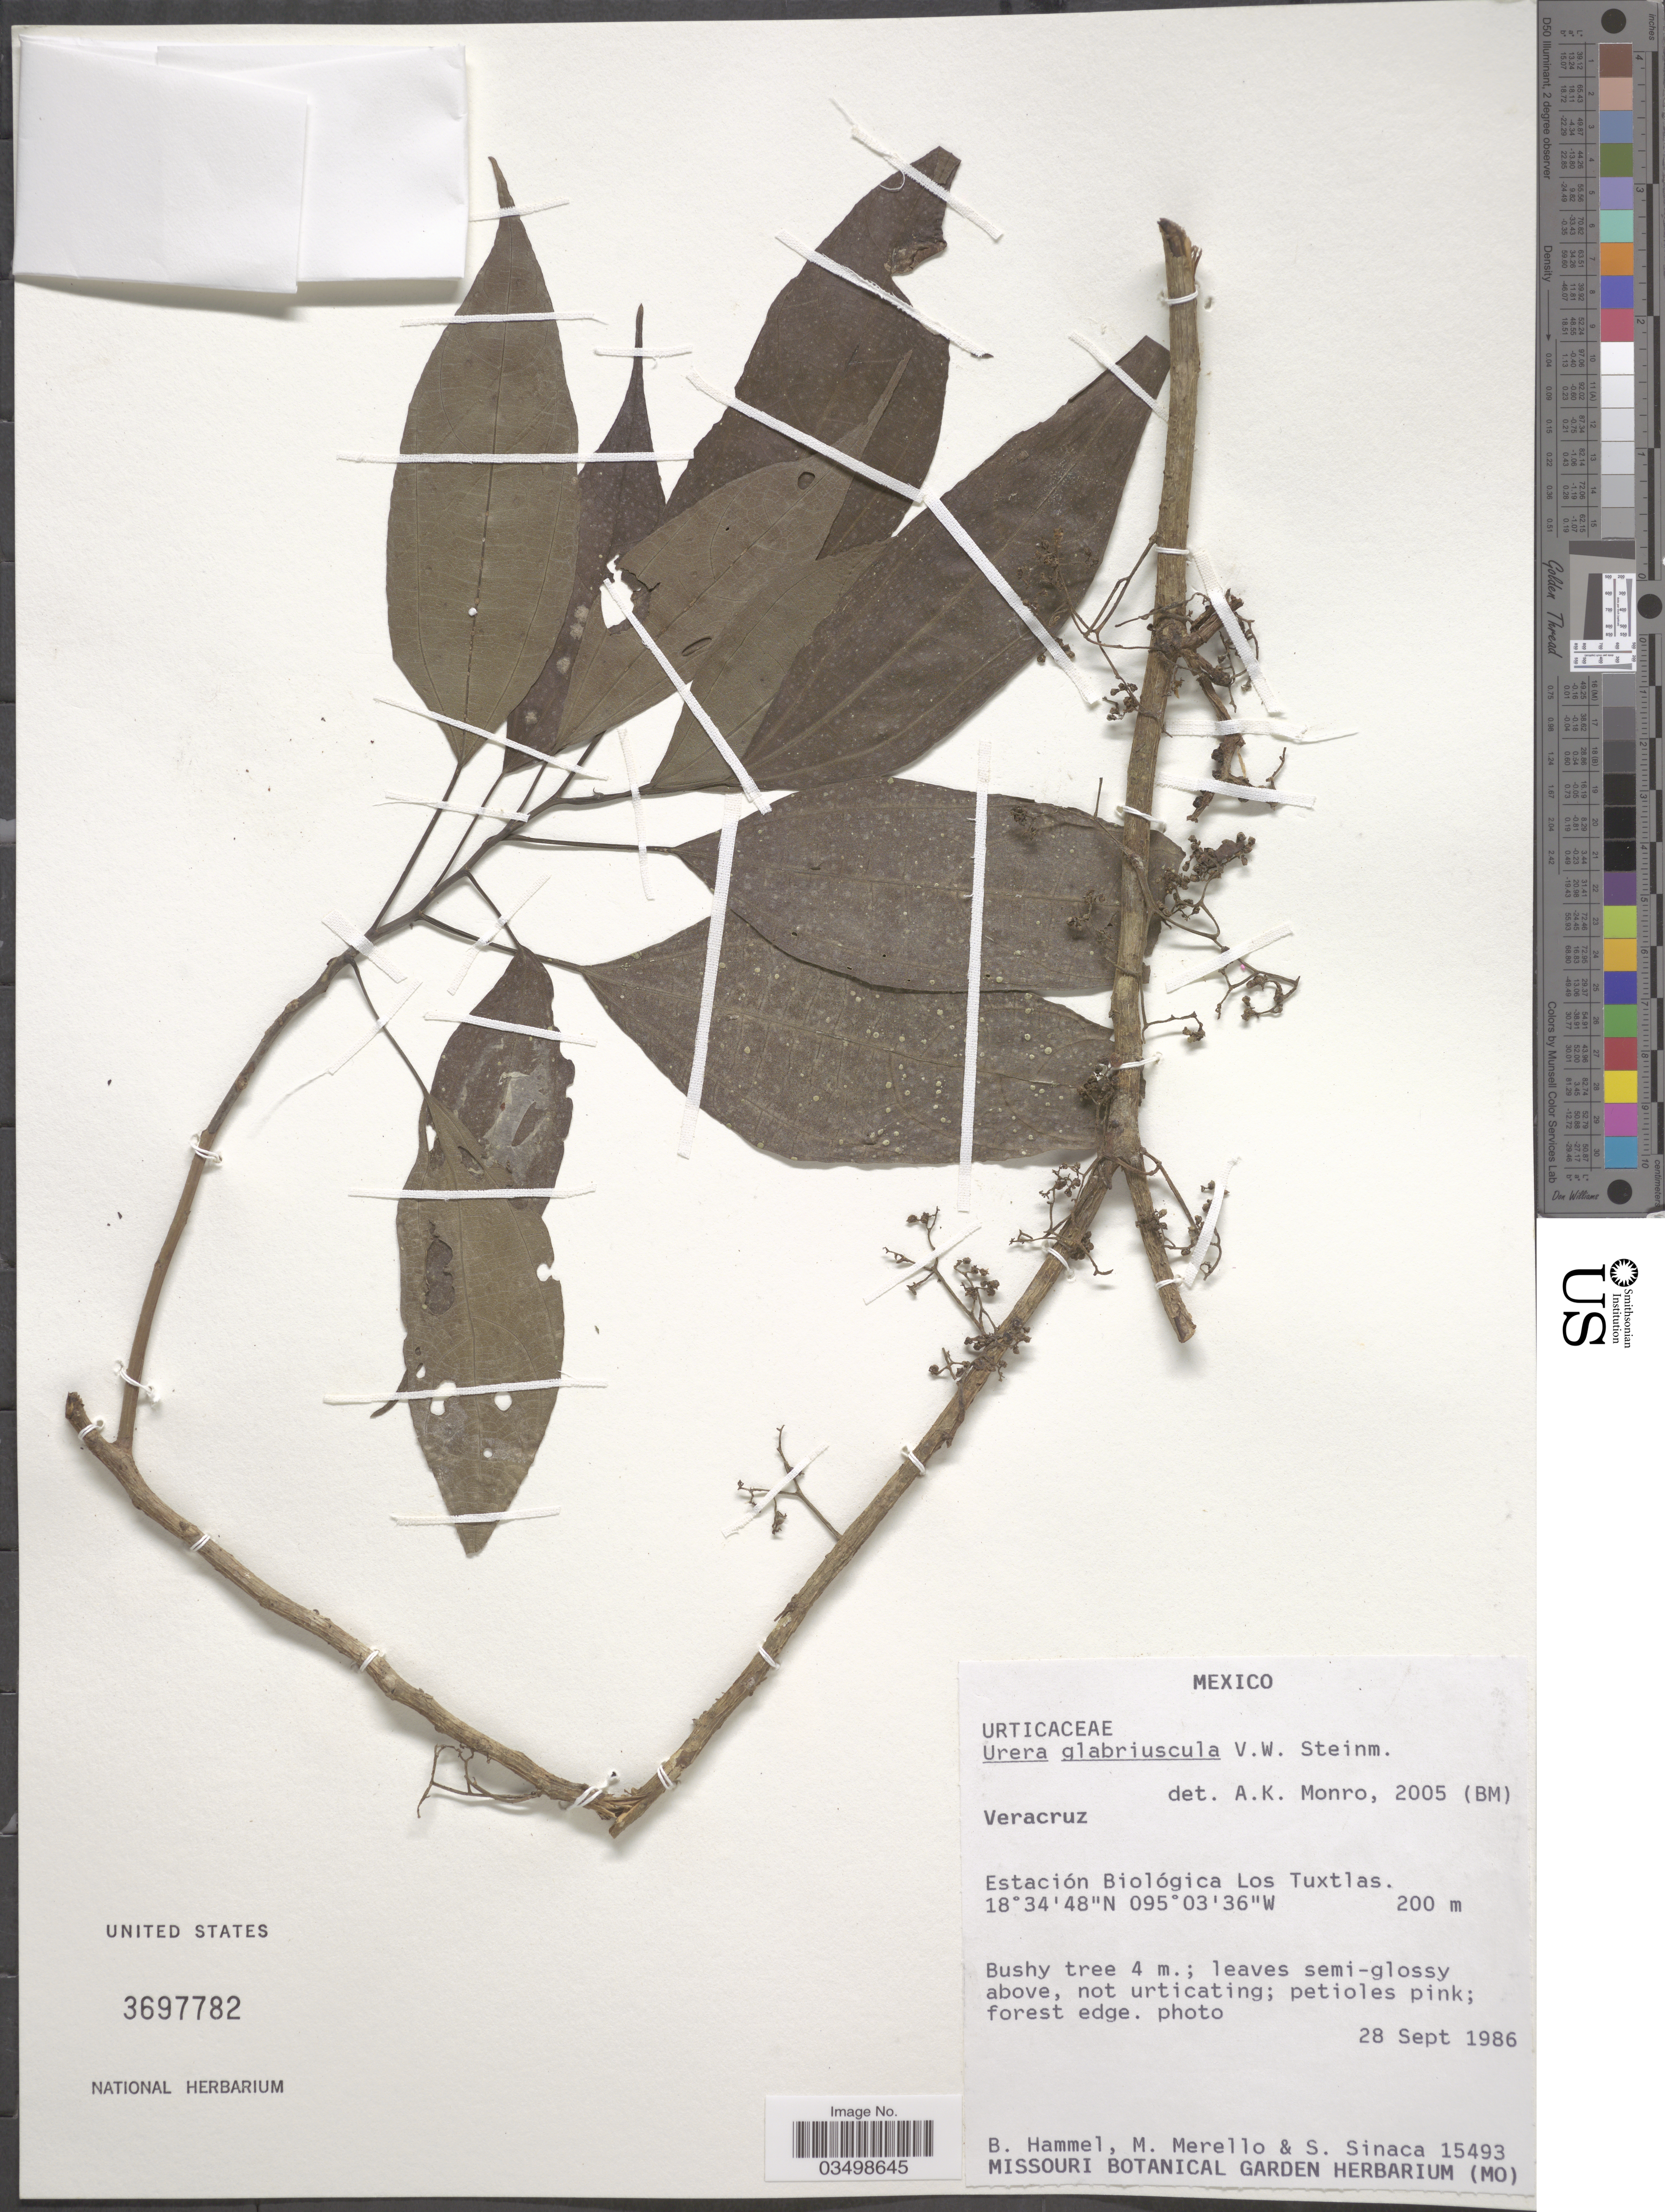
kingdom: Plantae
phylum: Tracheophyta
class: Magnoliopsida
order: Rosales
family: Urticaceae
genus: Urera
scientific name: Urera glabriuscula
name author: V.W. Steinm.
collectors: B. Hammel, M. Merello & S. Sinaca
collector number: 15493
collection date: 1986-09-28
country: Mexico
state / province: Veracruz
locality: Veracruz. Estación Biológica Los Tuxtlas.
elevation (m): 200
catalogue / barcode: US 3697782